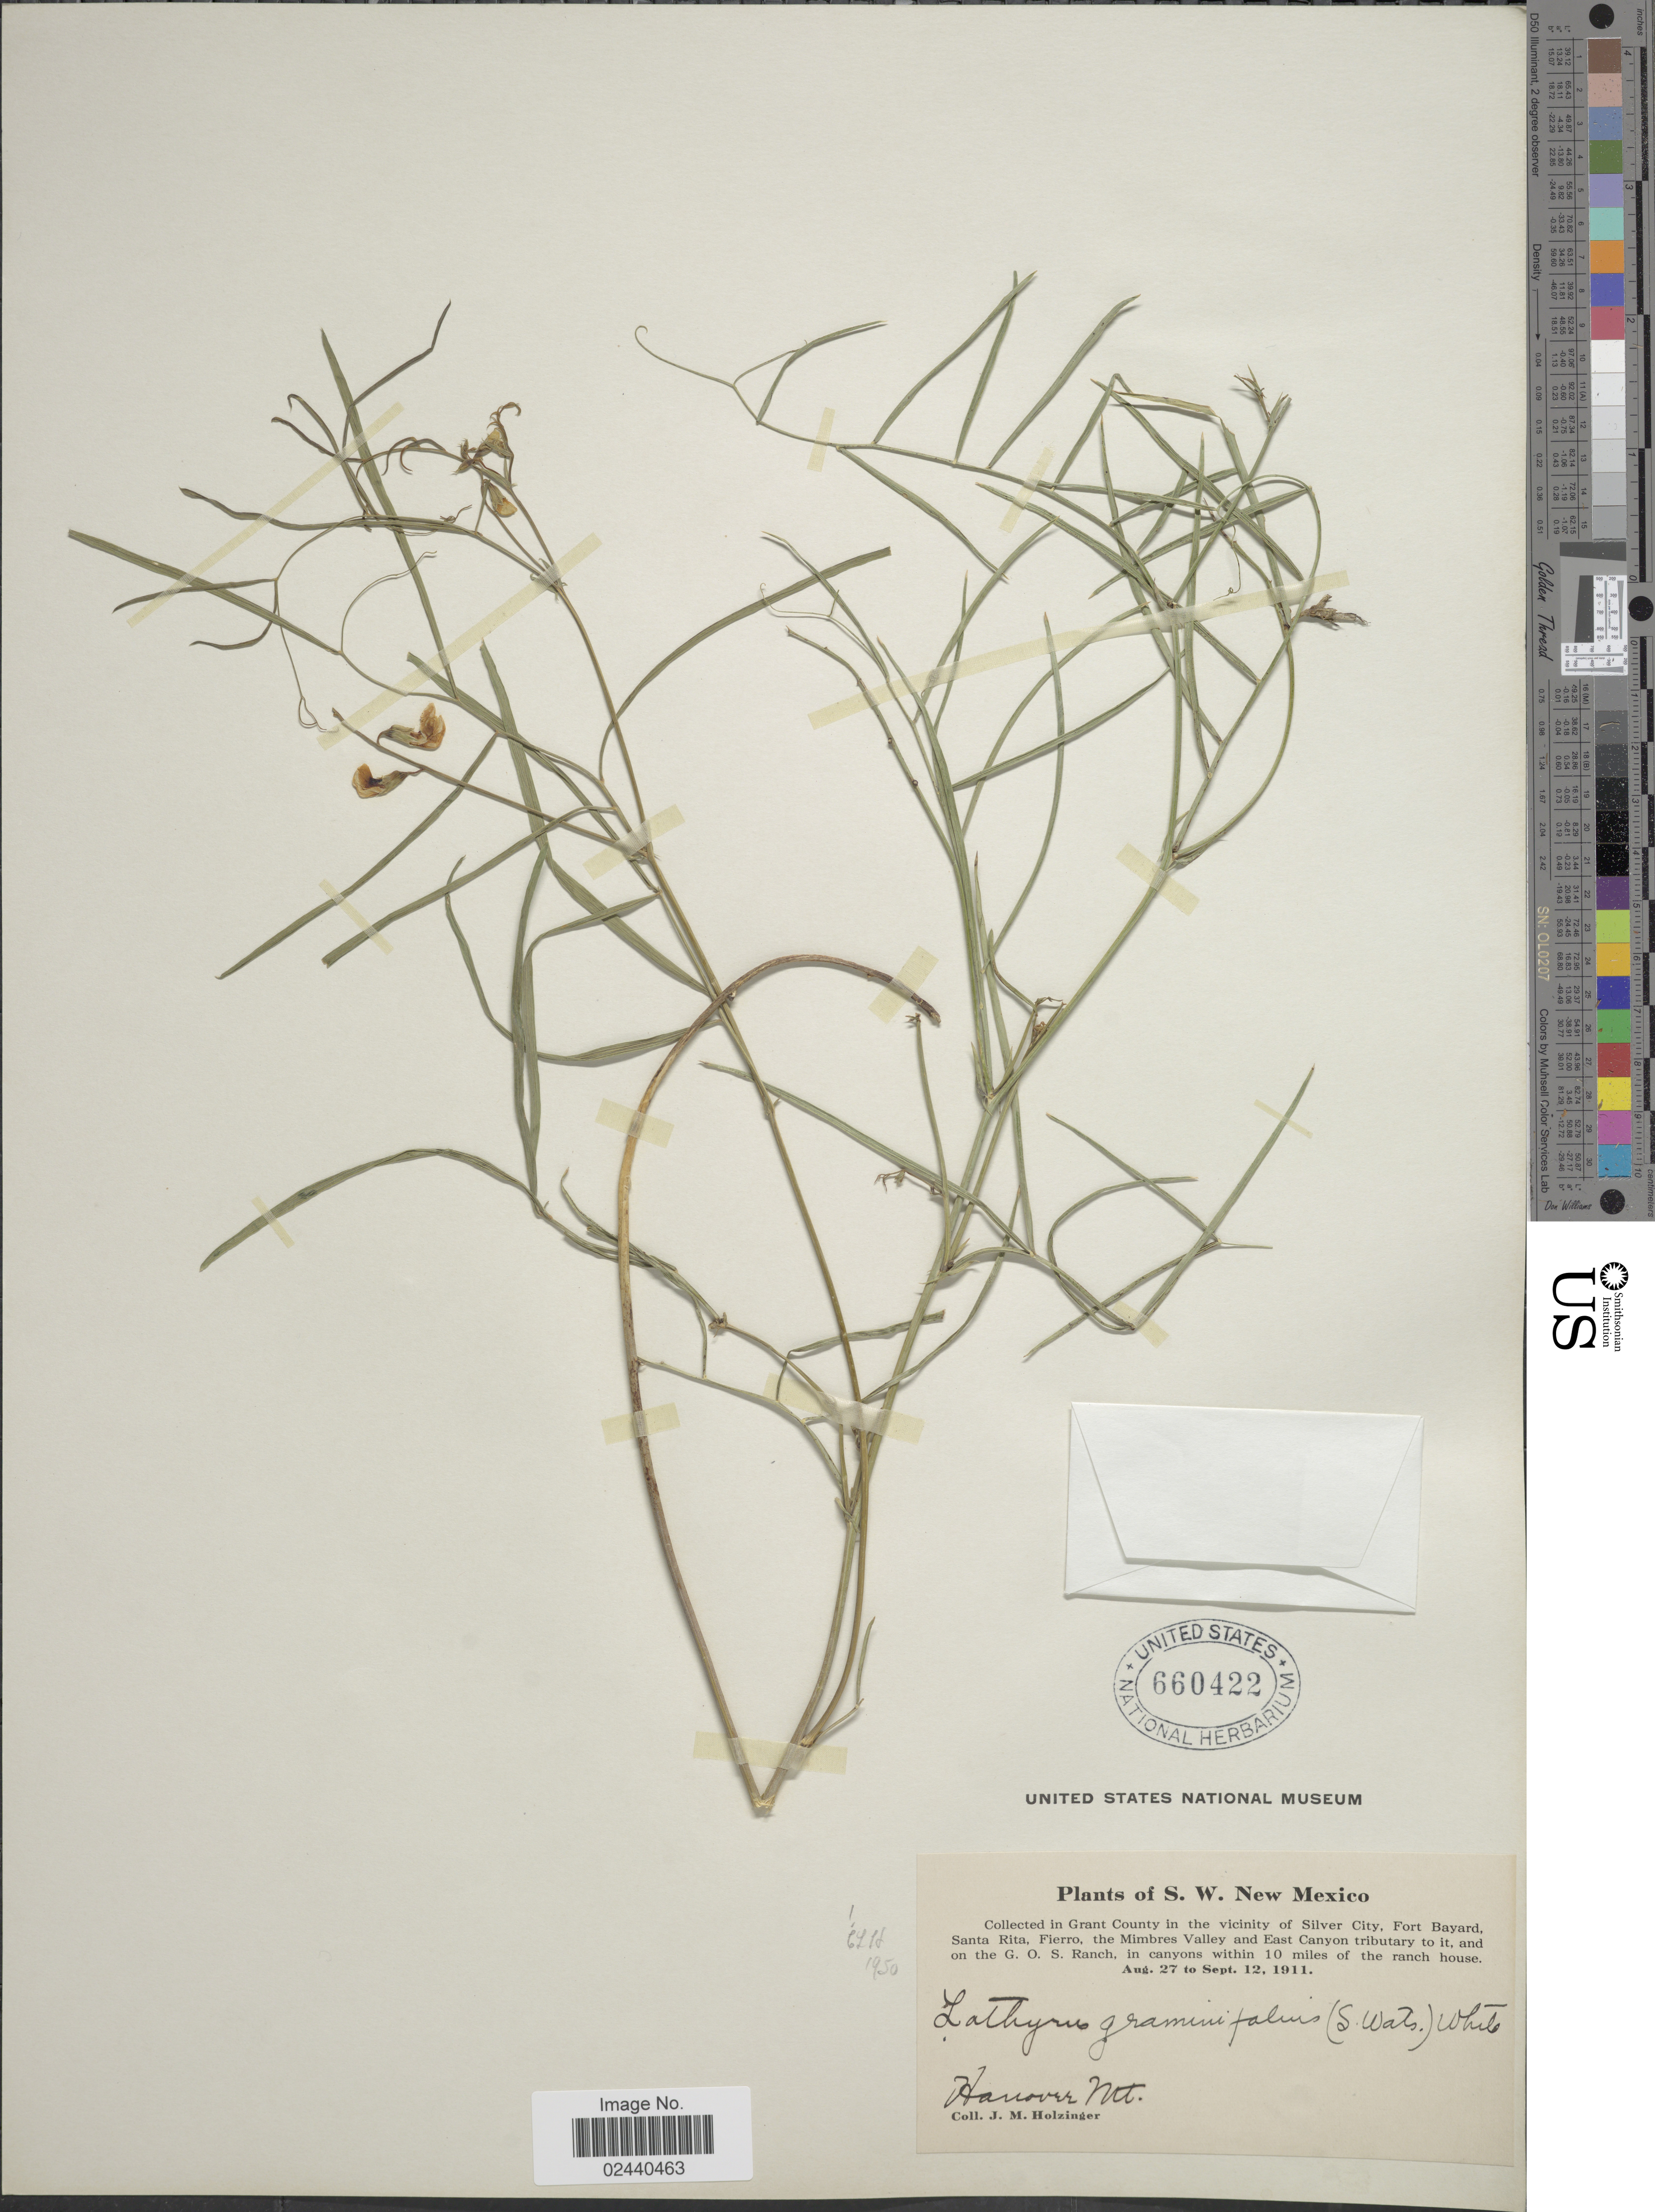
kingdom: Plantae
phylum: Tracheophyta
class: Magnoliopsida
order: Fabales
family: Fabaceae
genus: Lathyrus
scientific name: Lathyrus graminifolius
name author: (S. Watson) T.G. White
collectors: J. M. Holzinger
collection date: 1911-08-27/1911-09-12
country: United States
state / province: New Mexico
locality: S.W. New Mexico. Collected in Grant County in the vicinity of Silver City, Fort Bayard, Santa Rita, Fierro, the Mimbres Valley and East Canyon tributary to it, and on the G.O.S. Ranch, in canyons within 10 miles of the ranch house. Hanover Mt.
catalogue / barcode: US 660422